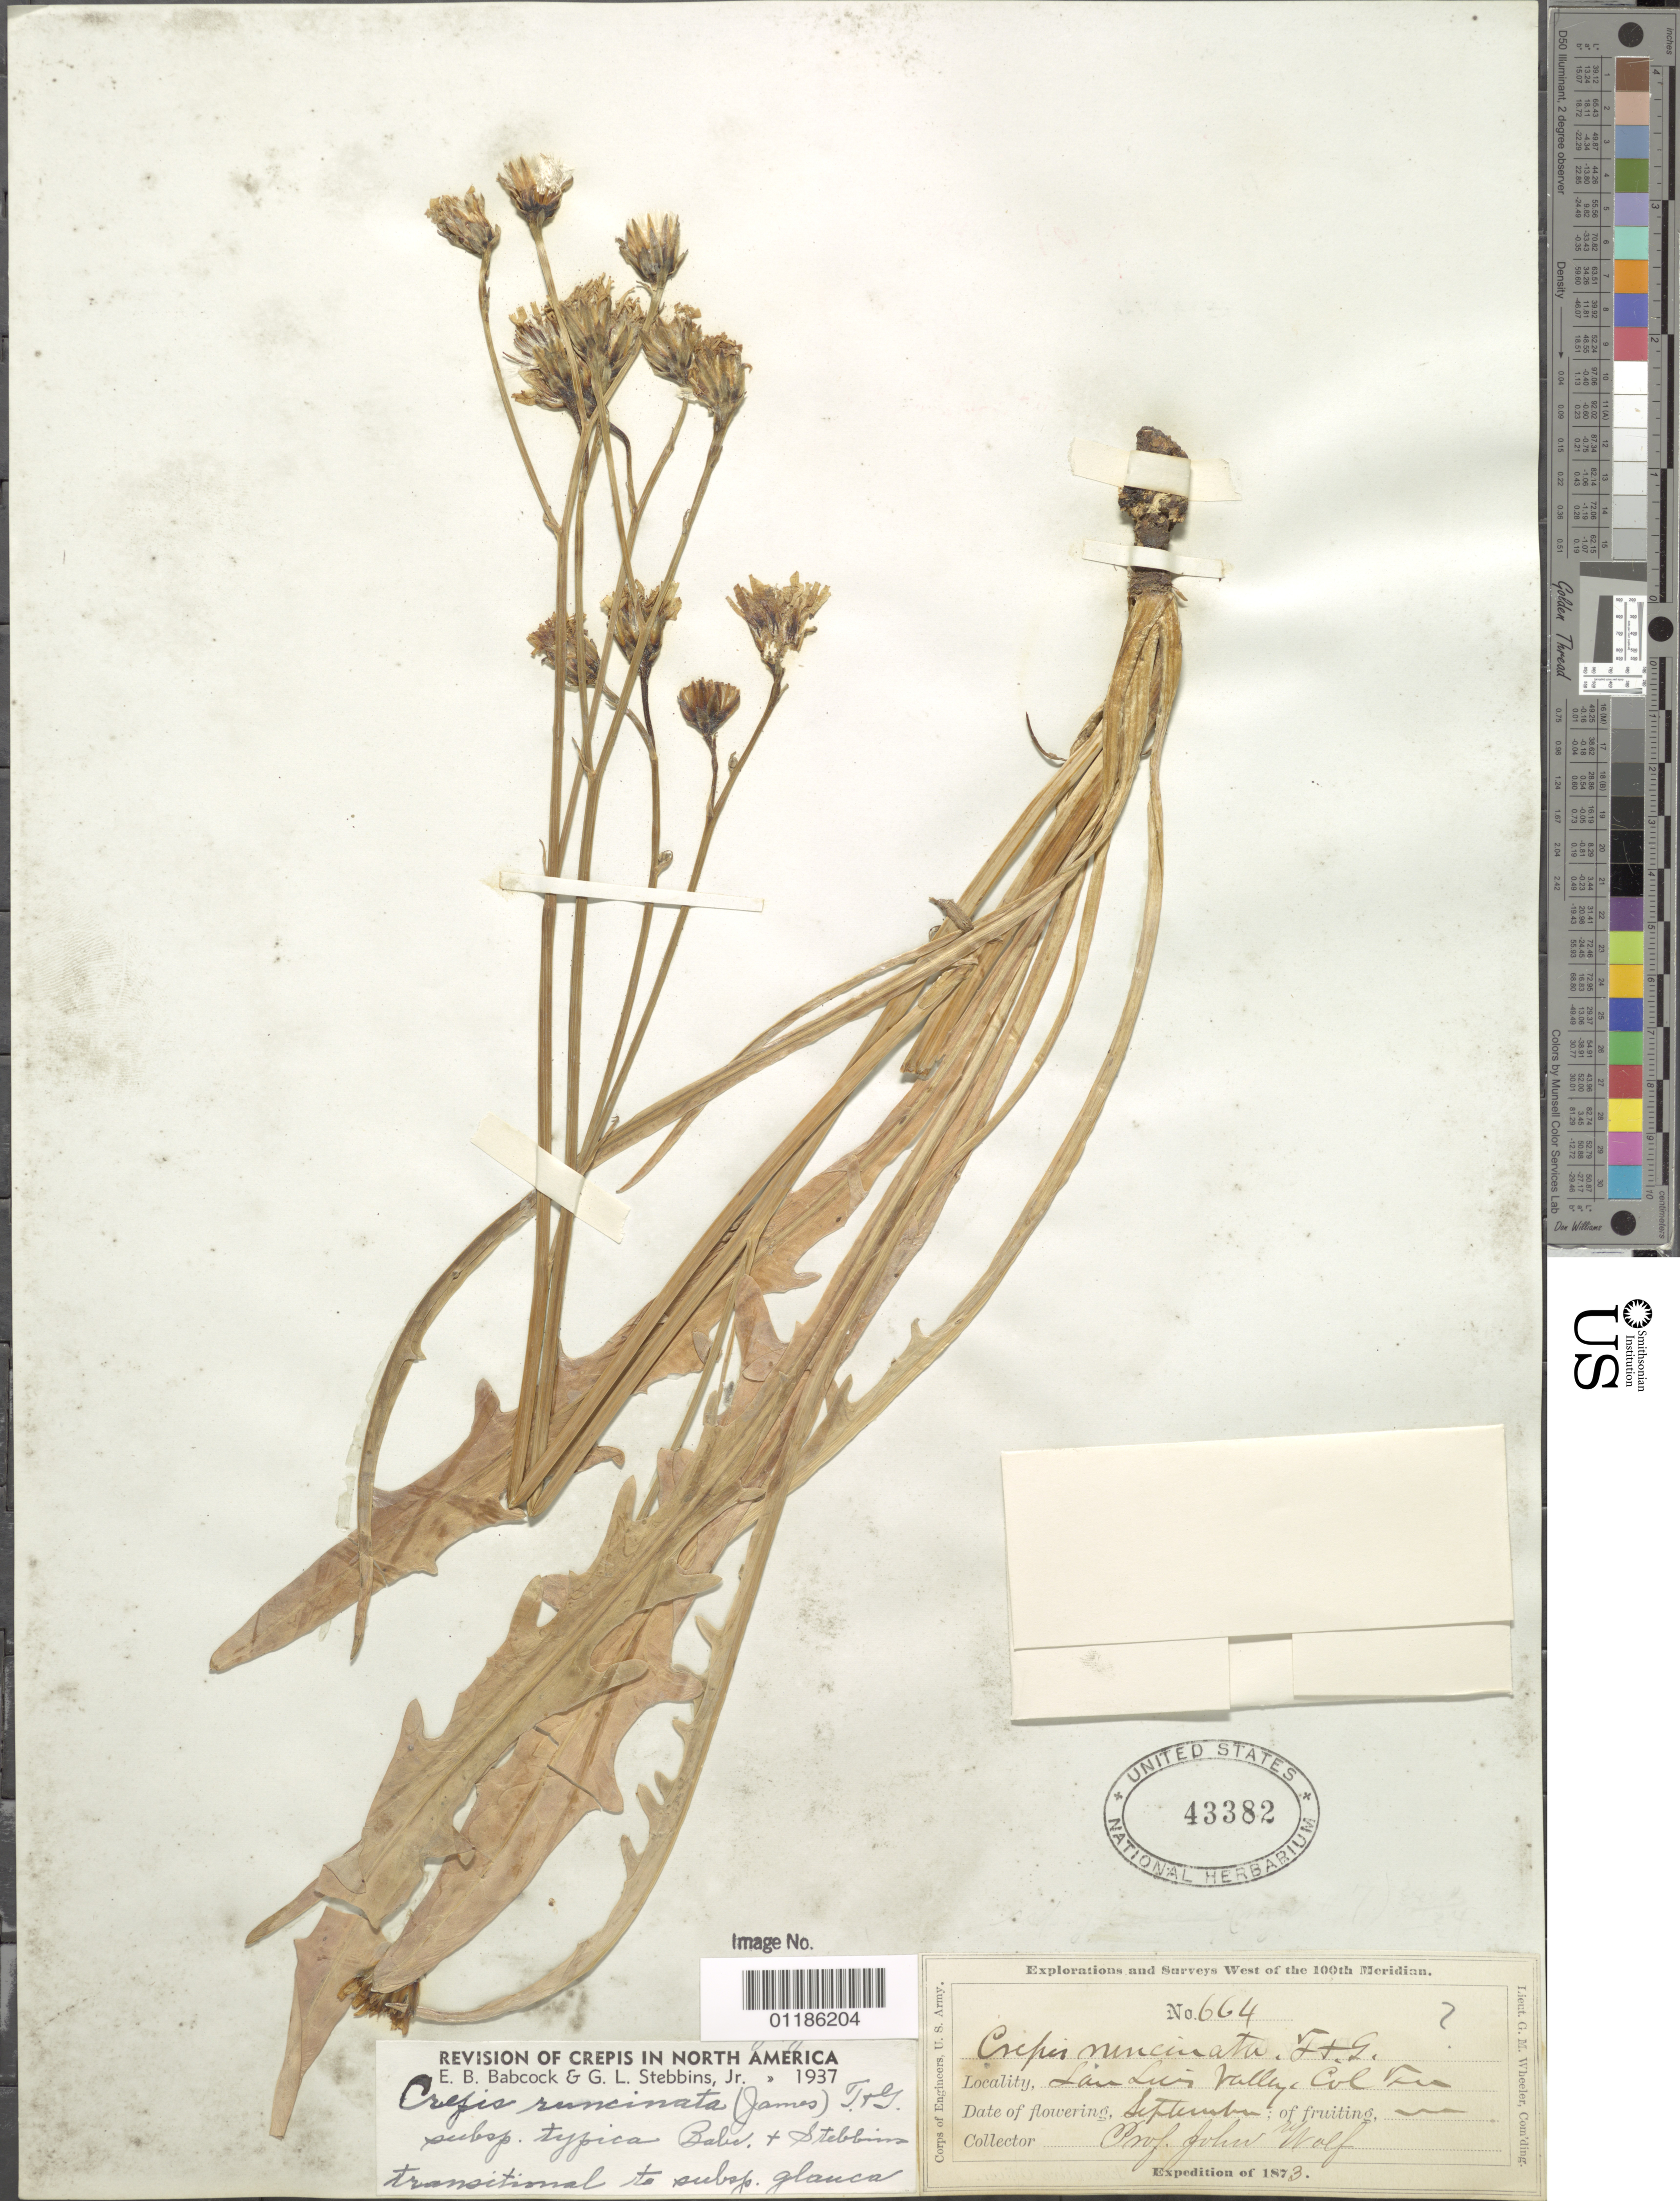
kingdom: Plantae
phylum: Tracheophyta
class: Magnoliopsida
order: Asterales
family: Asteraceae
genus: Crepis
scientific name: Crepis runcinata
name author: Torr. & A. Gray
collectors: J. Wolf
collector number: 664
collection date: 1873-09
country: United States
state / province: Colorado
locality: San Luis Valley, Col Ter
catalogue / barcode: US 43382